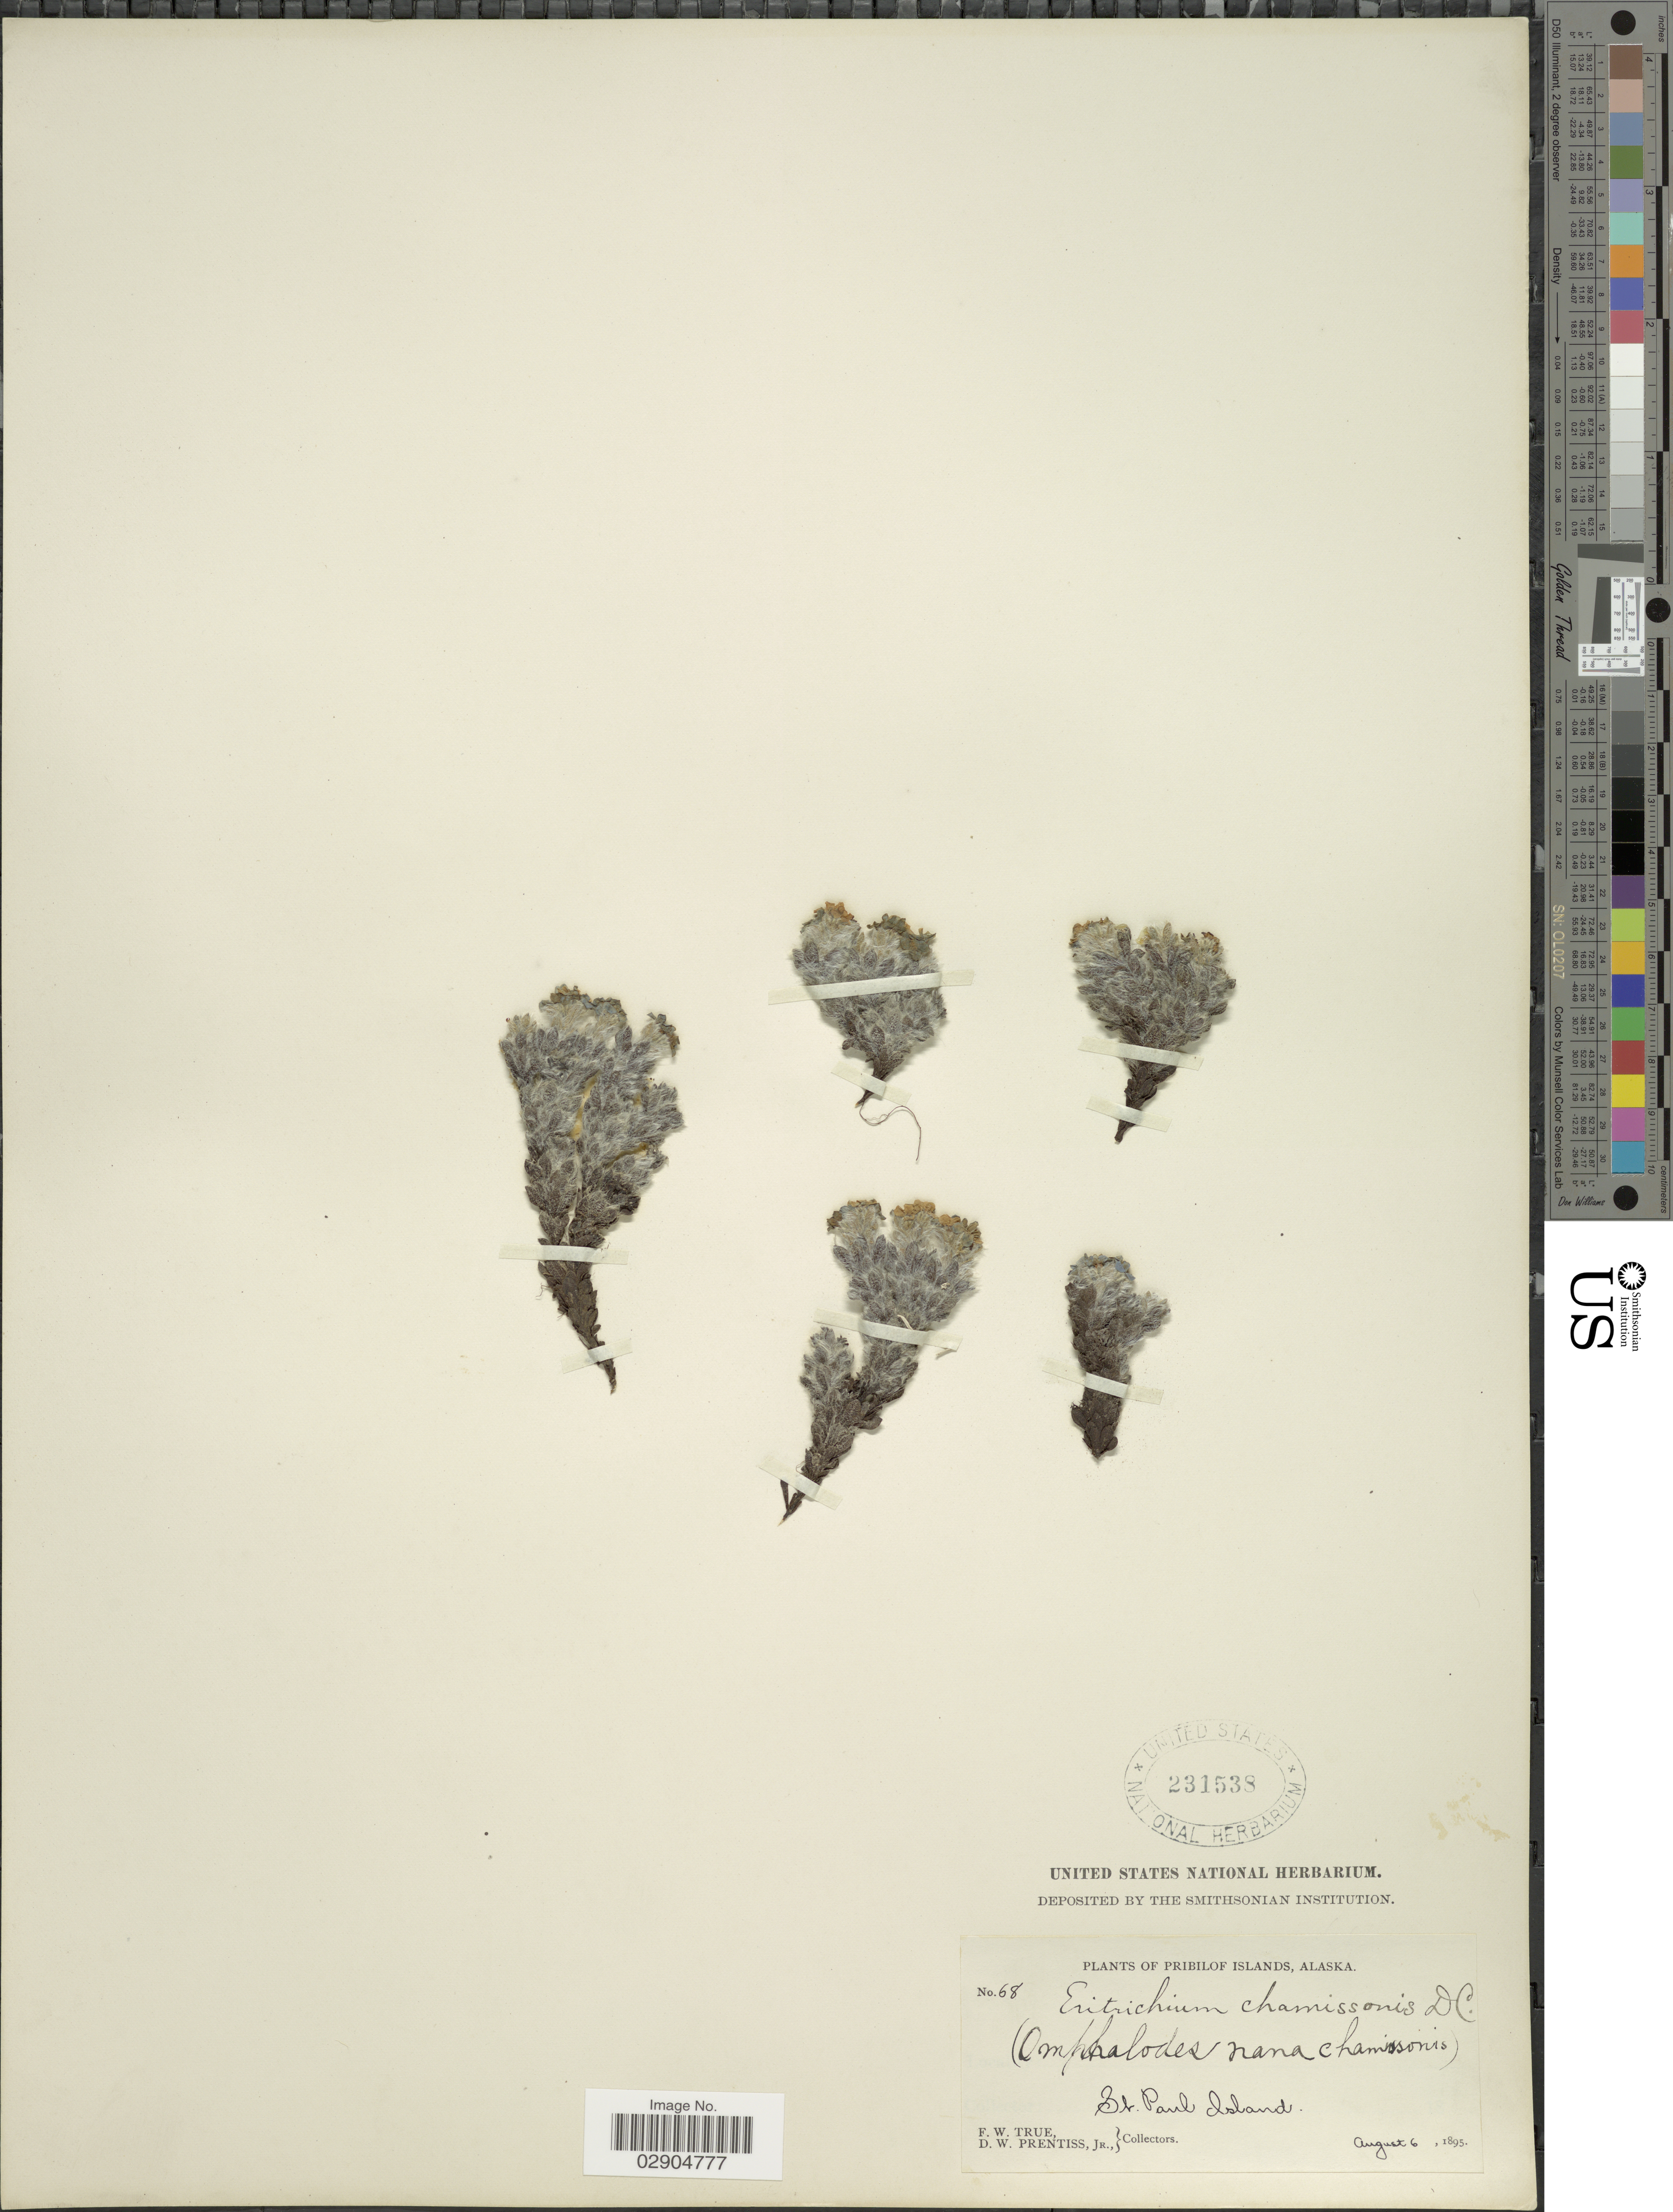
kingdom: Plantae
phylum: Tracheophyta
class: Magnoliopsida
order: Boraginales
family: Boraginaceae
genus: Eritrichium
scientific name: Eritrichium aretioides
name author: (Cham.) DC.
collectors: F. True & D. Prentiss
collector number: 68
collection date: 1895-08-06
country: United States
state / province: Alaska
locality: Pribilof Islands, Alaska, St. Paul Island.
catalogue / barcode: US 231538